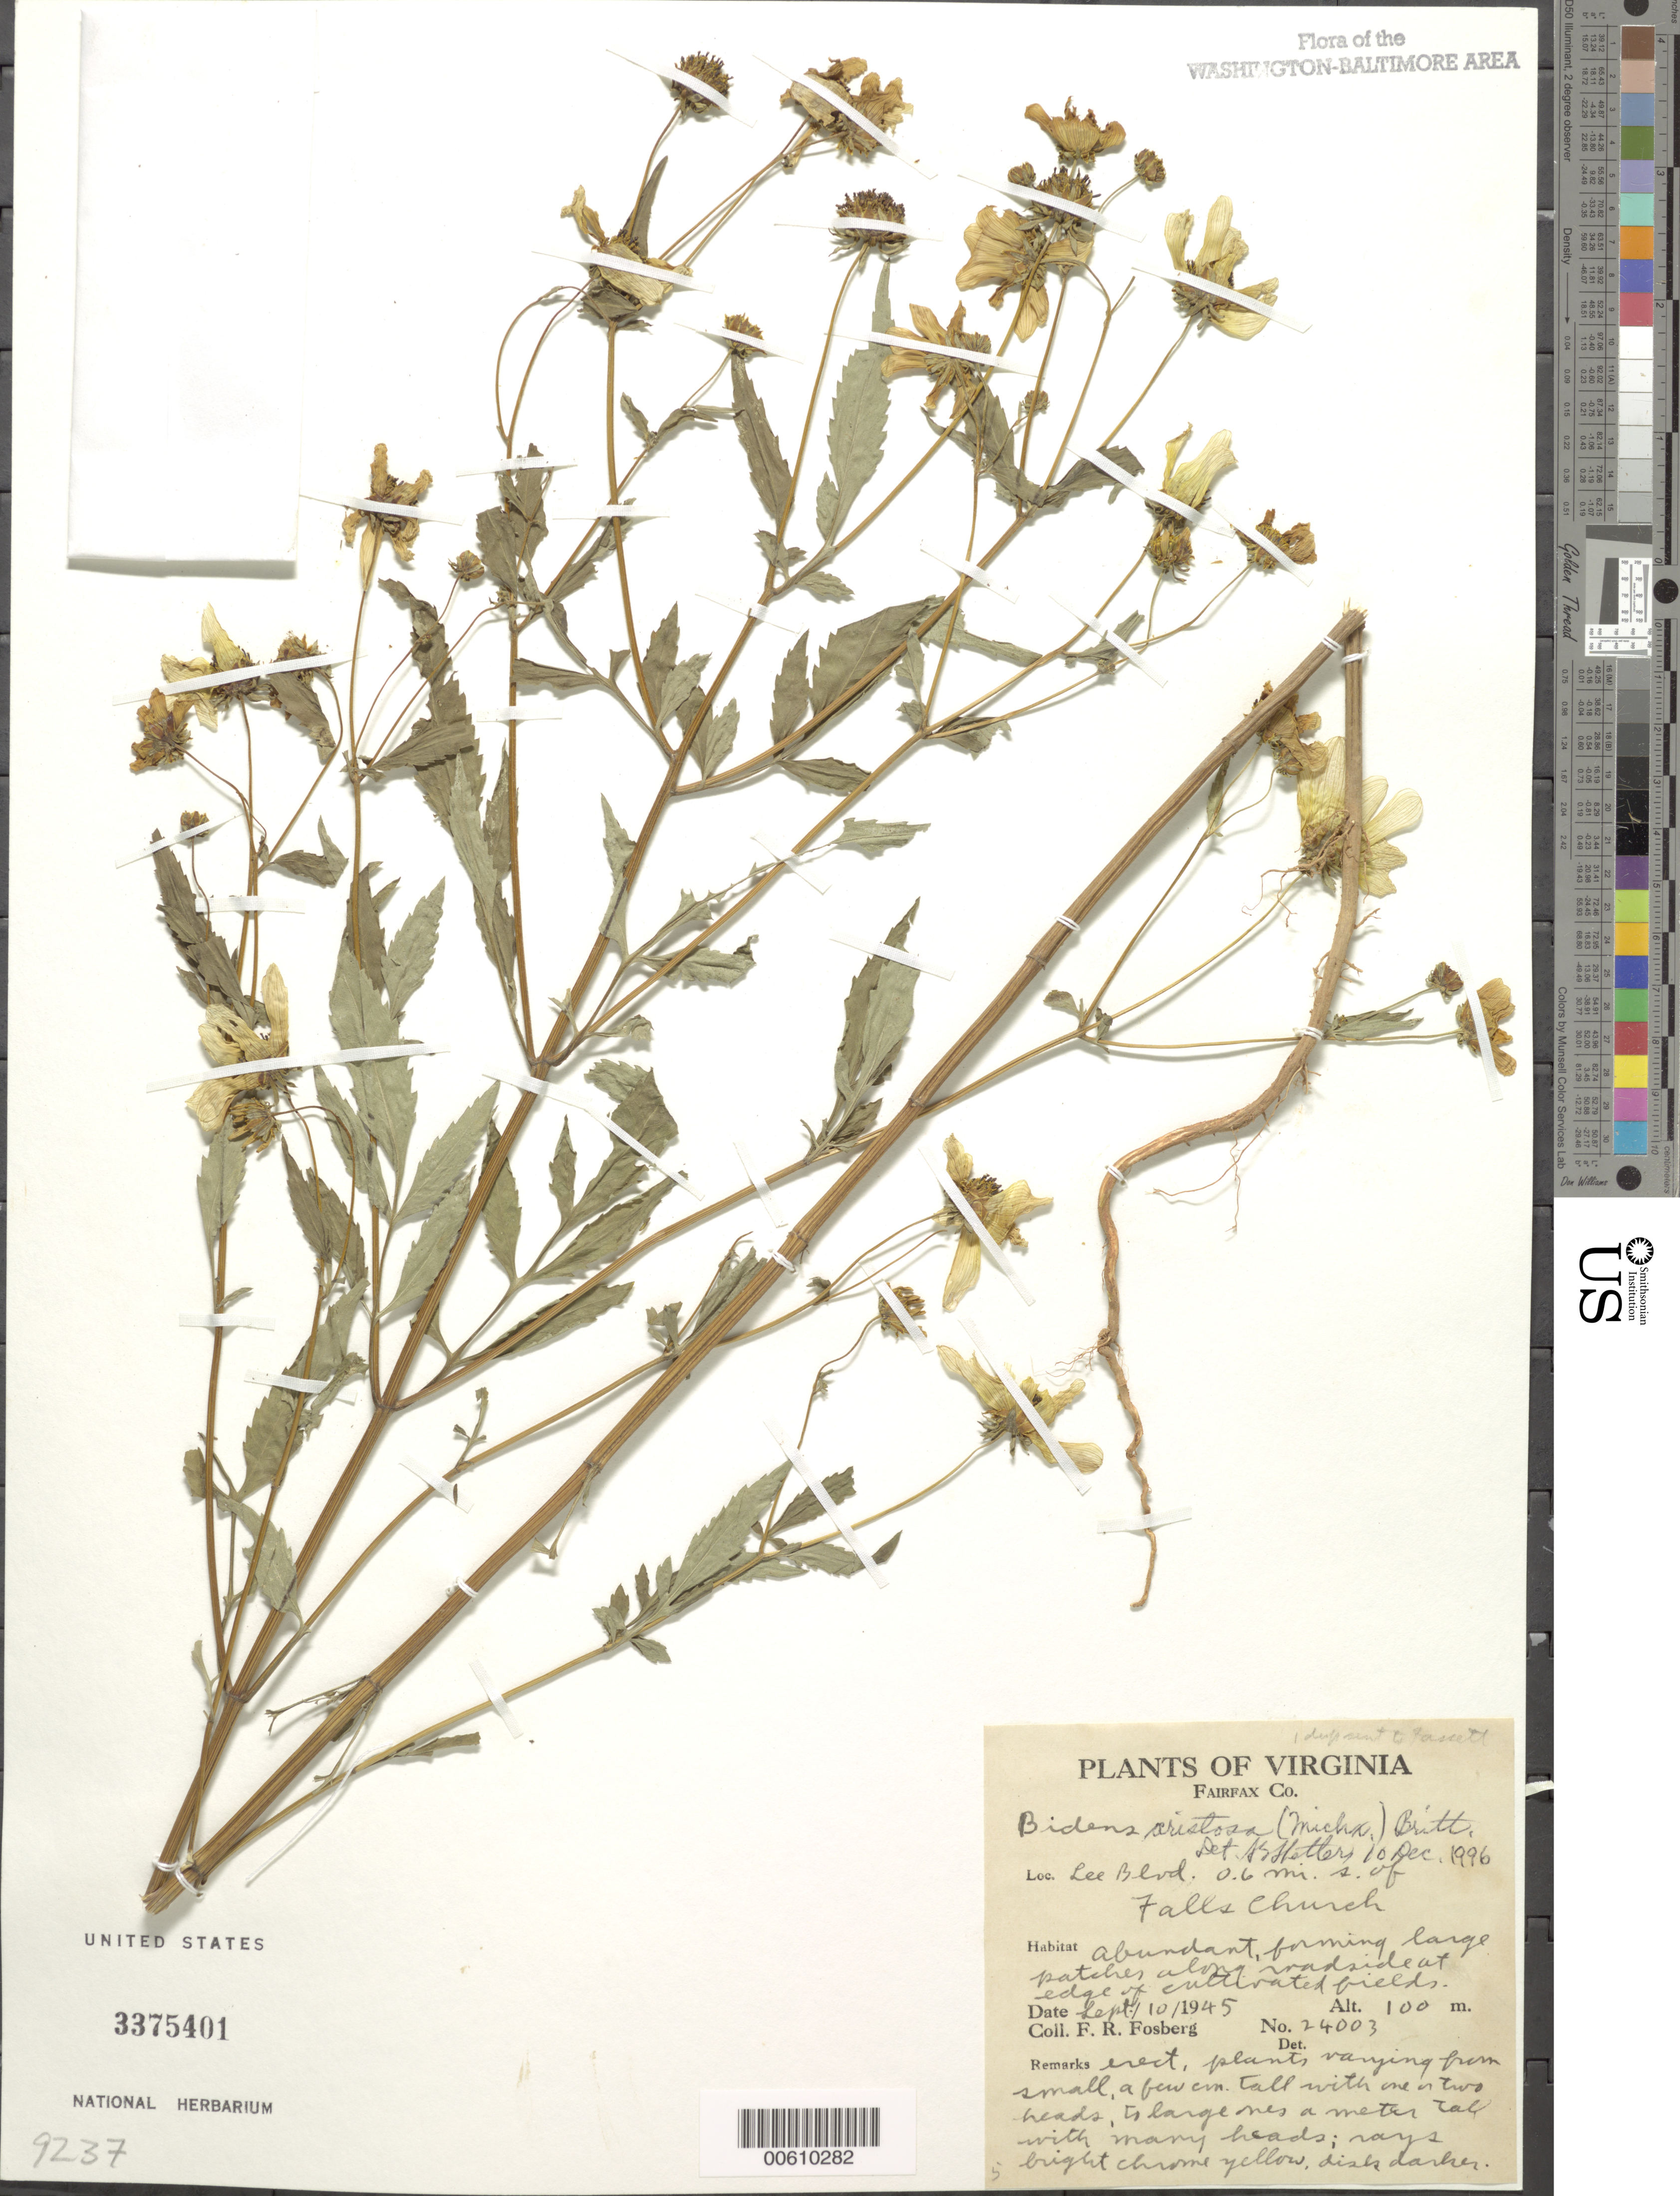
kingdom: Plantae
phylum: Tracheophyta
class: Magnoliopsida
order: Asterales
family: Asteraceae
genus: Bidens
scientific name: Bidens aristosa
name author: (Michx.) Britton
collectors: F. R. Fosberg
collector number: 24003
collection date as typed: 10 Sep 1945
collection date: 1945-09-10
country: United States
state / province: Virginia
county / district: Fairfax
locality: Lee Blvd., S of Falls Church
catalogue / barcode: US 3375401